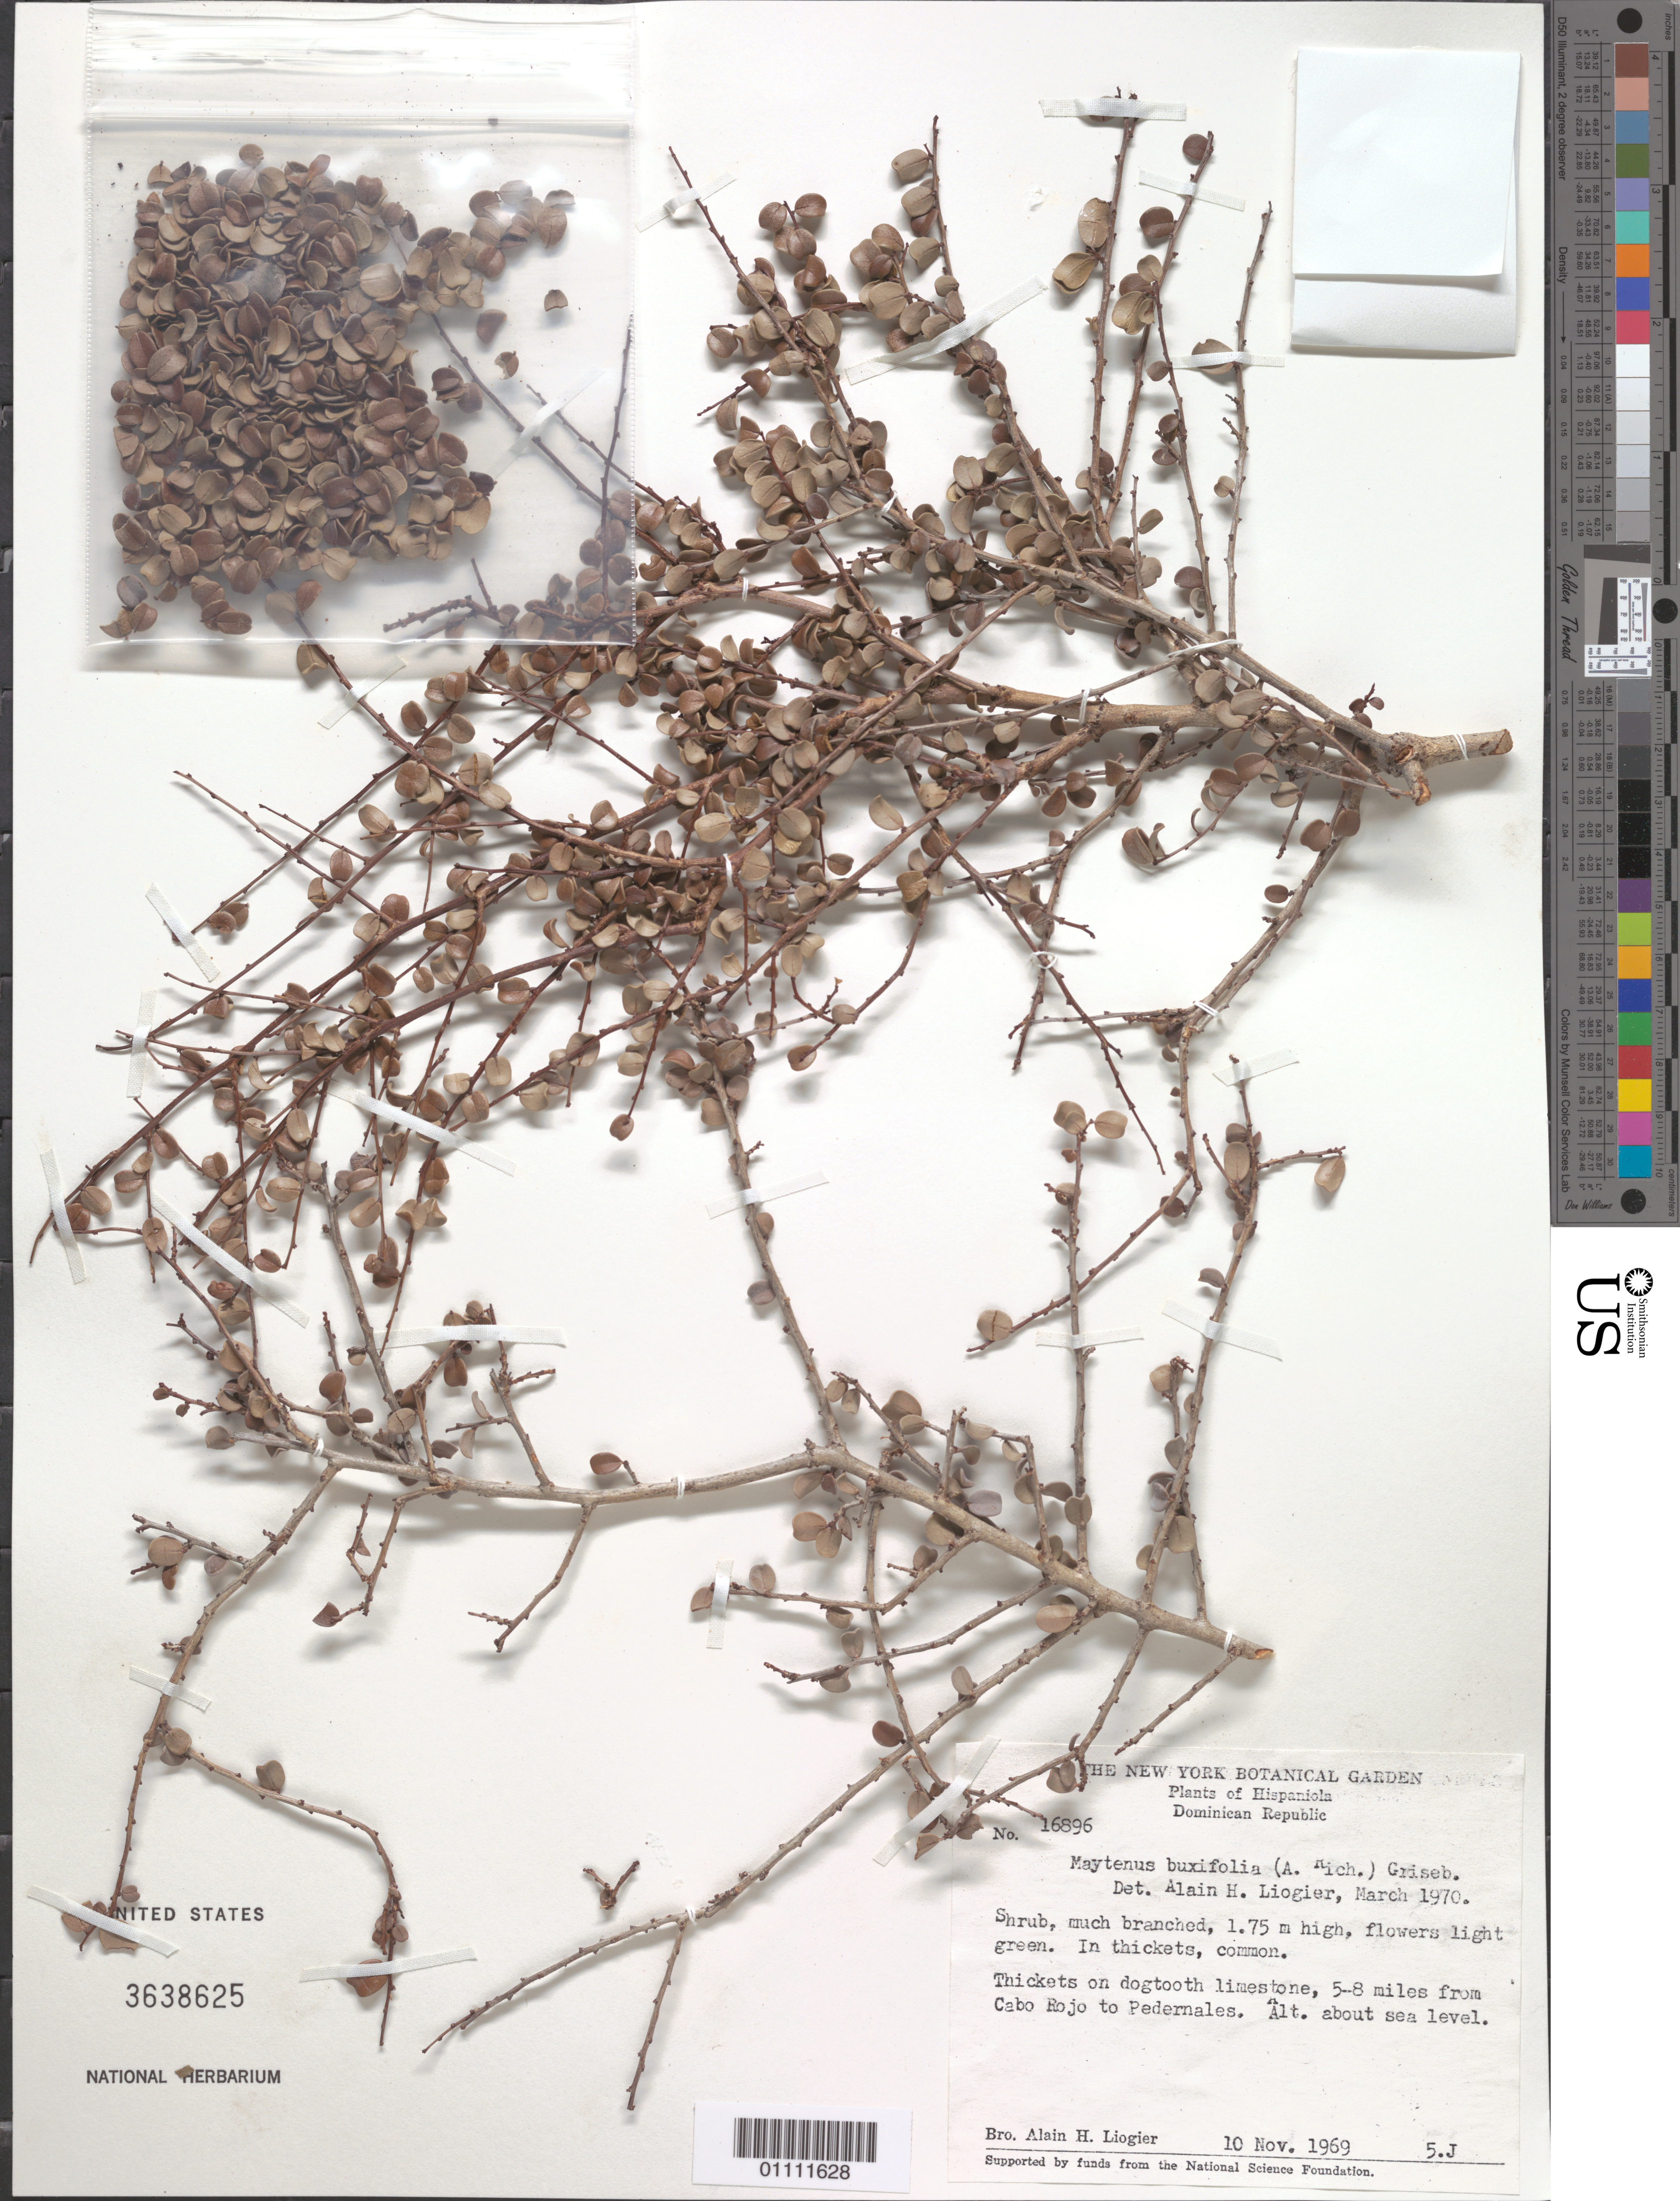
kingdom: Plantae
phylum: Tracheophyta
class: Magnoliopsida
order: Celastrales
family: Celastraceae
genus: Maytenus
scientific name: Maytenus buxifolia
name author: (A. Rich.) Griseb.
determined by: Liogier, Alain H.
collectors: A. H. Liogier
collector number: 16896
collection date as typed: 10 Nov 1969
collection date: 1969-11-10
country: Dominican Republic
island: Hispaniola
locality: Cabo Rojo, 5-8 miles from Cabo Rojo to Pedernales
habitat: Thickets on dogtooth limestone, common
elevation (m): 0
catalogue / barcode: US 3638625